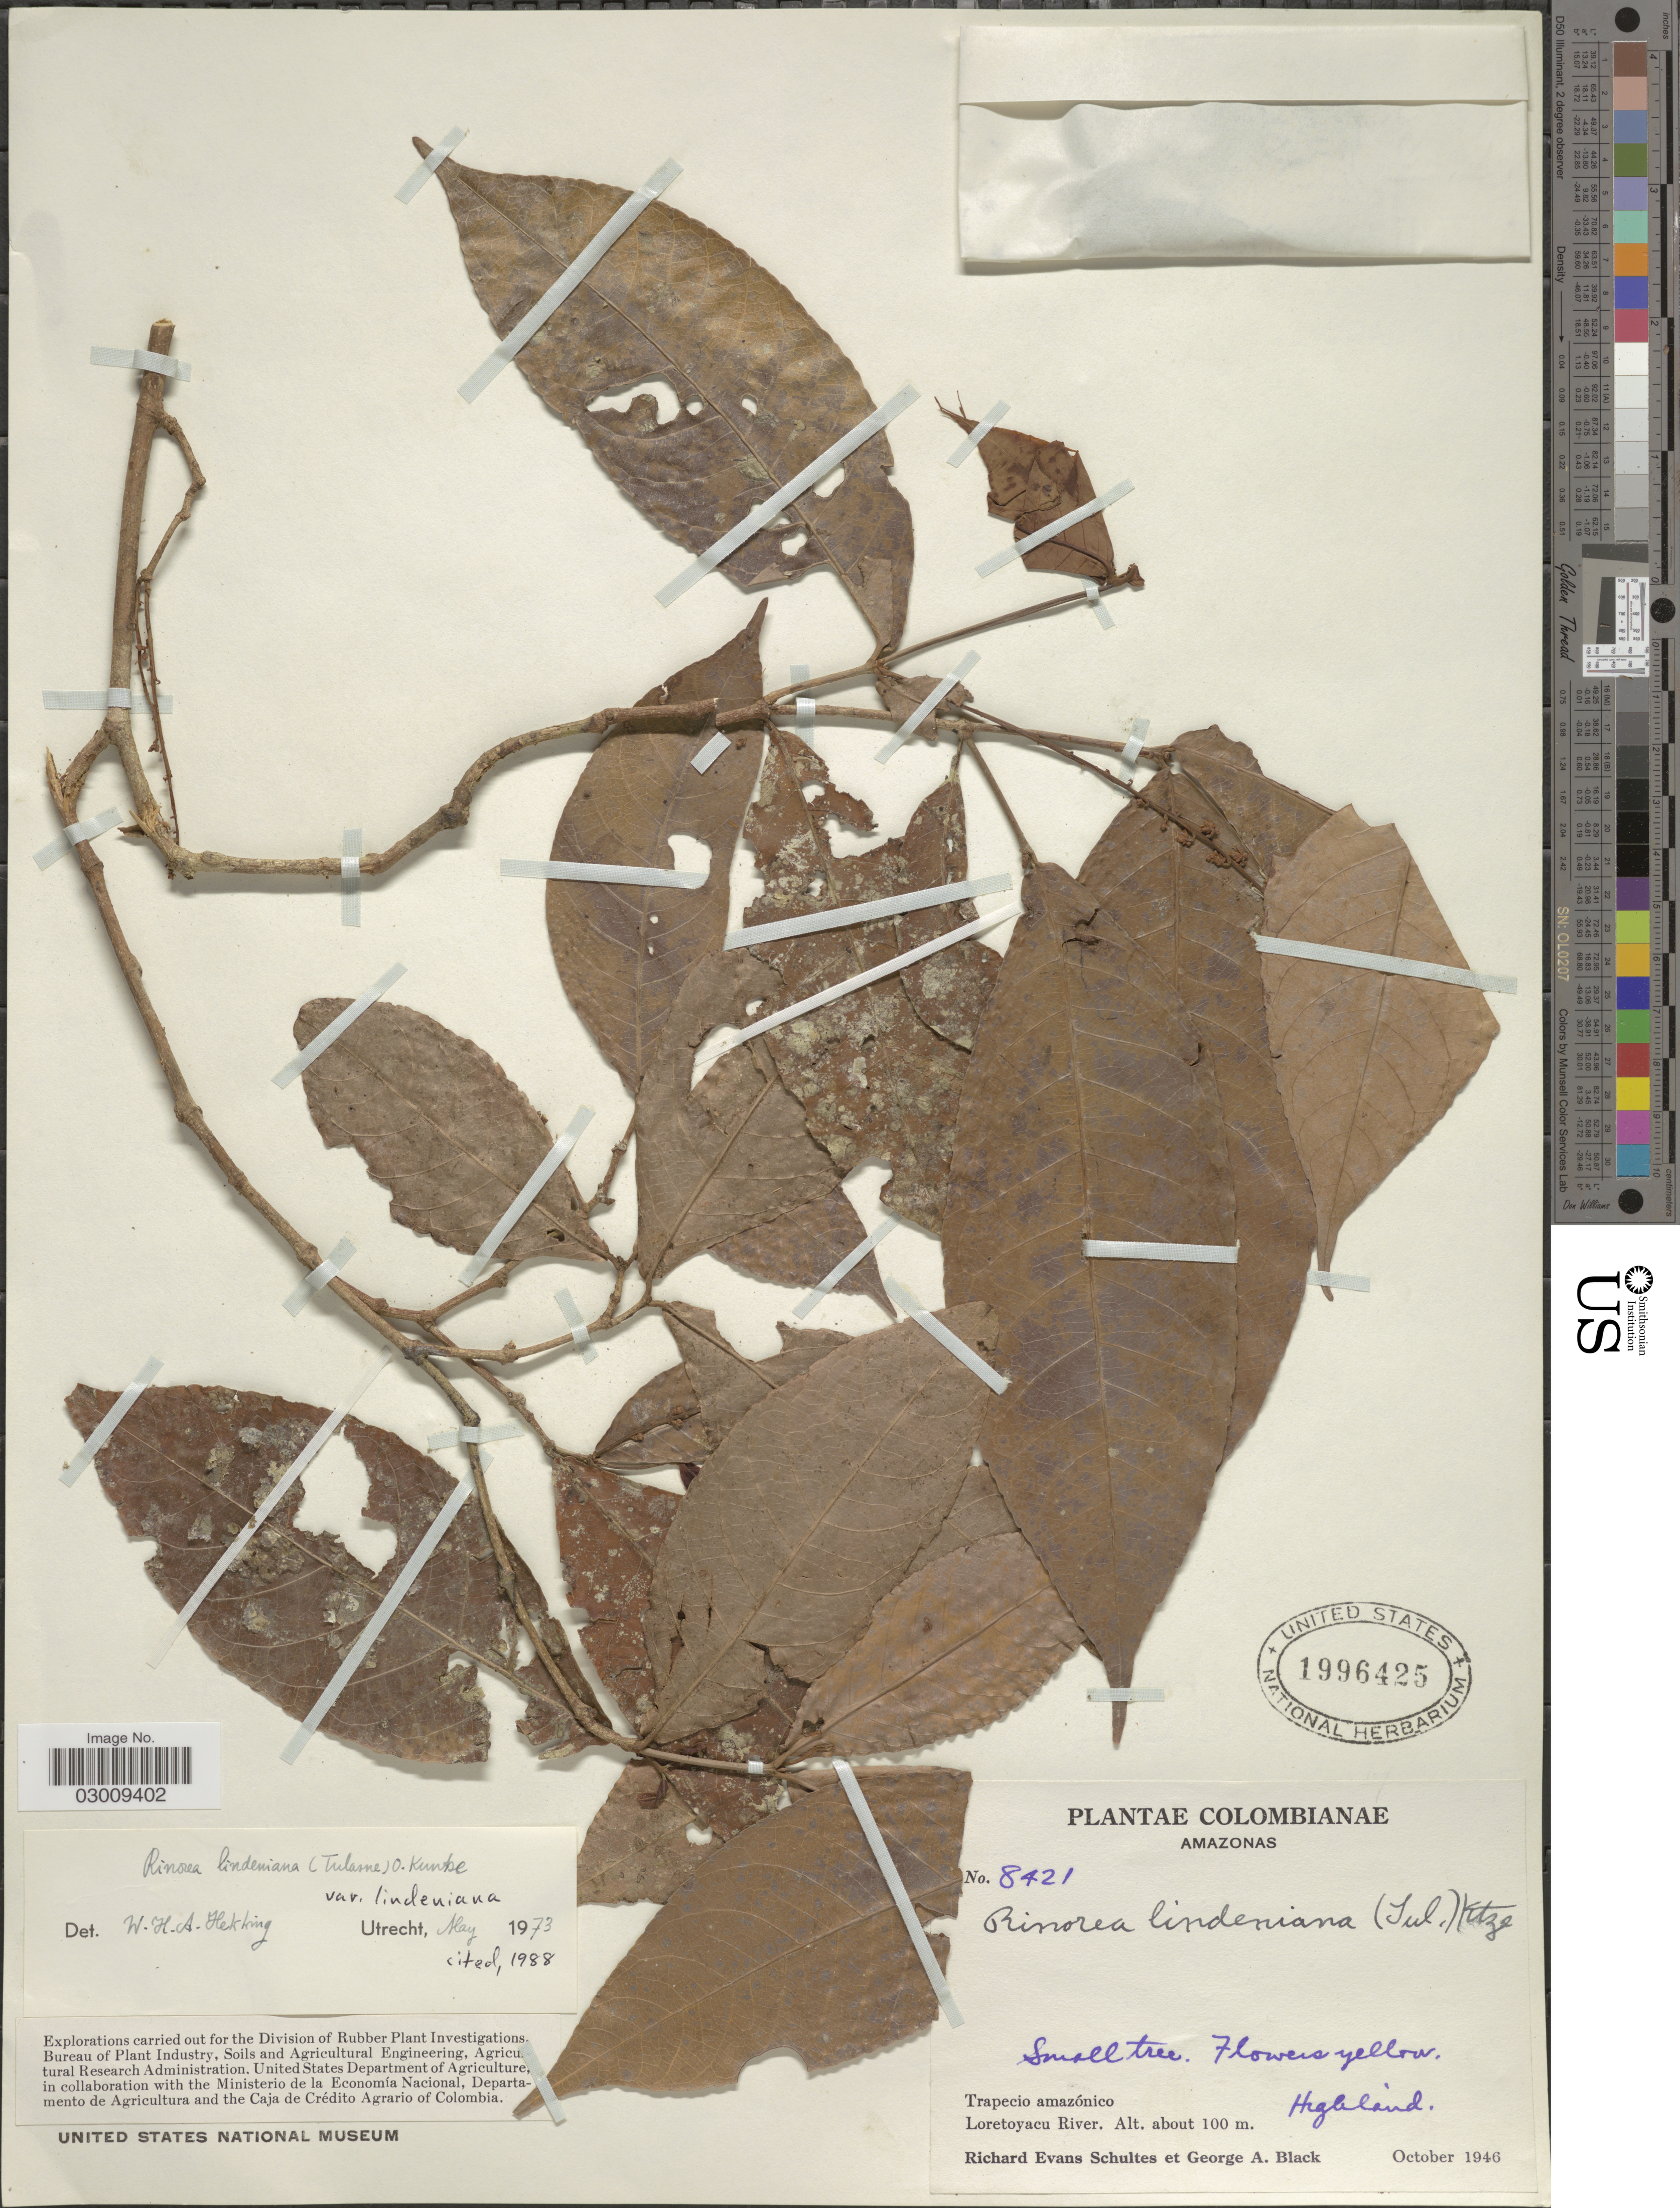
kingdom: Plantae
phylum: Tracheophyta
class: Magnoliopsida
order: Malpighiales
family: Violaceae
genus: Rinorea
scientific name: Rinorea lindeniana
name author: (Tul.) Kuntze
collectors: R. E. Schultes & G. A. Black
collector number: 8421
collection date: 1946-10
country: Colombia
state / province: Amazônas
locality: Trapecio amazónico. Loretoyacu River.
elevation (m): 100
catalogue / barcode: US 1996425